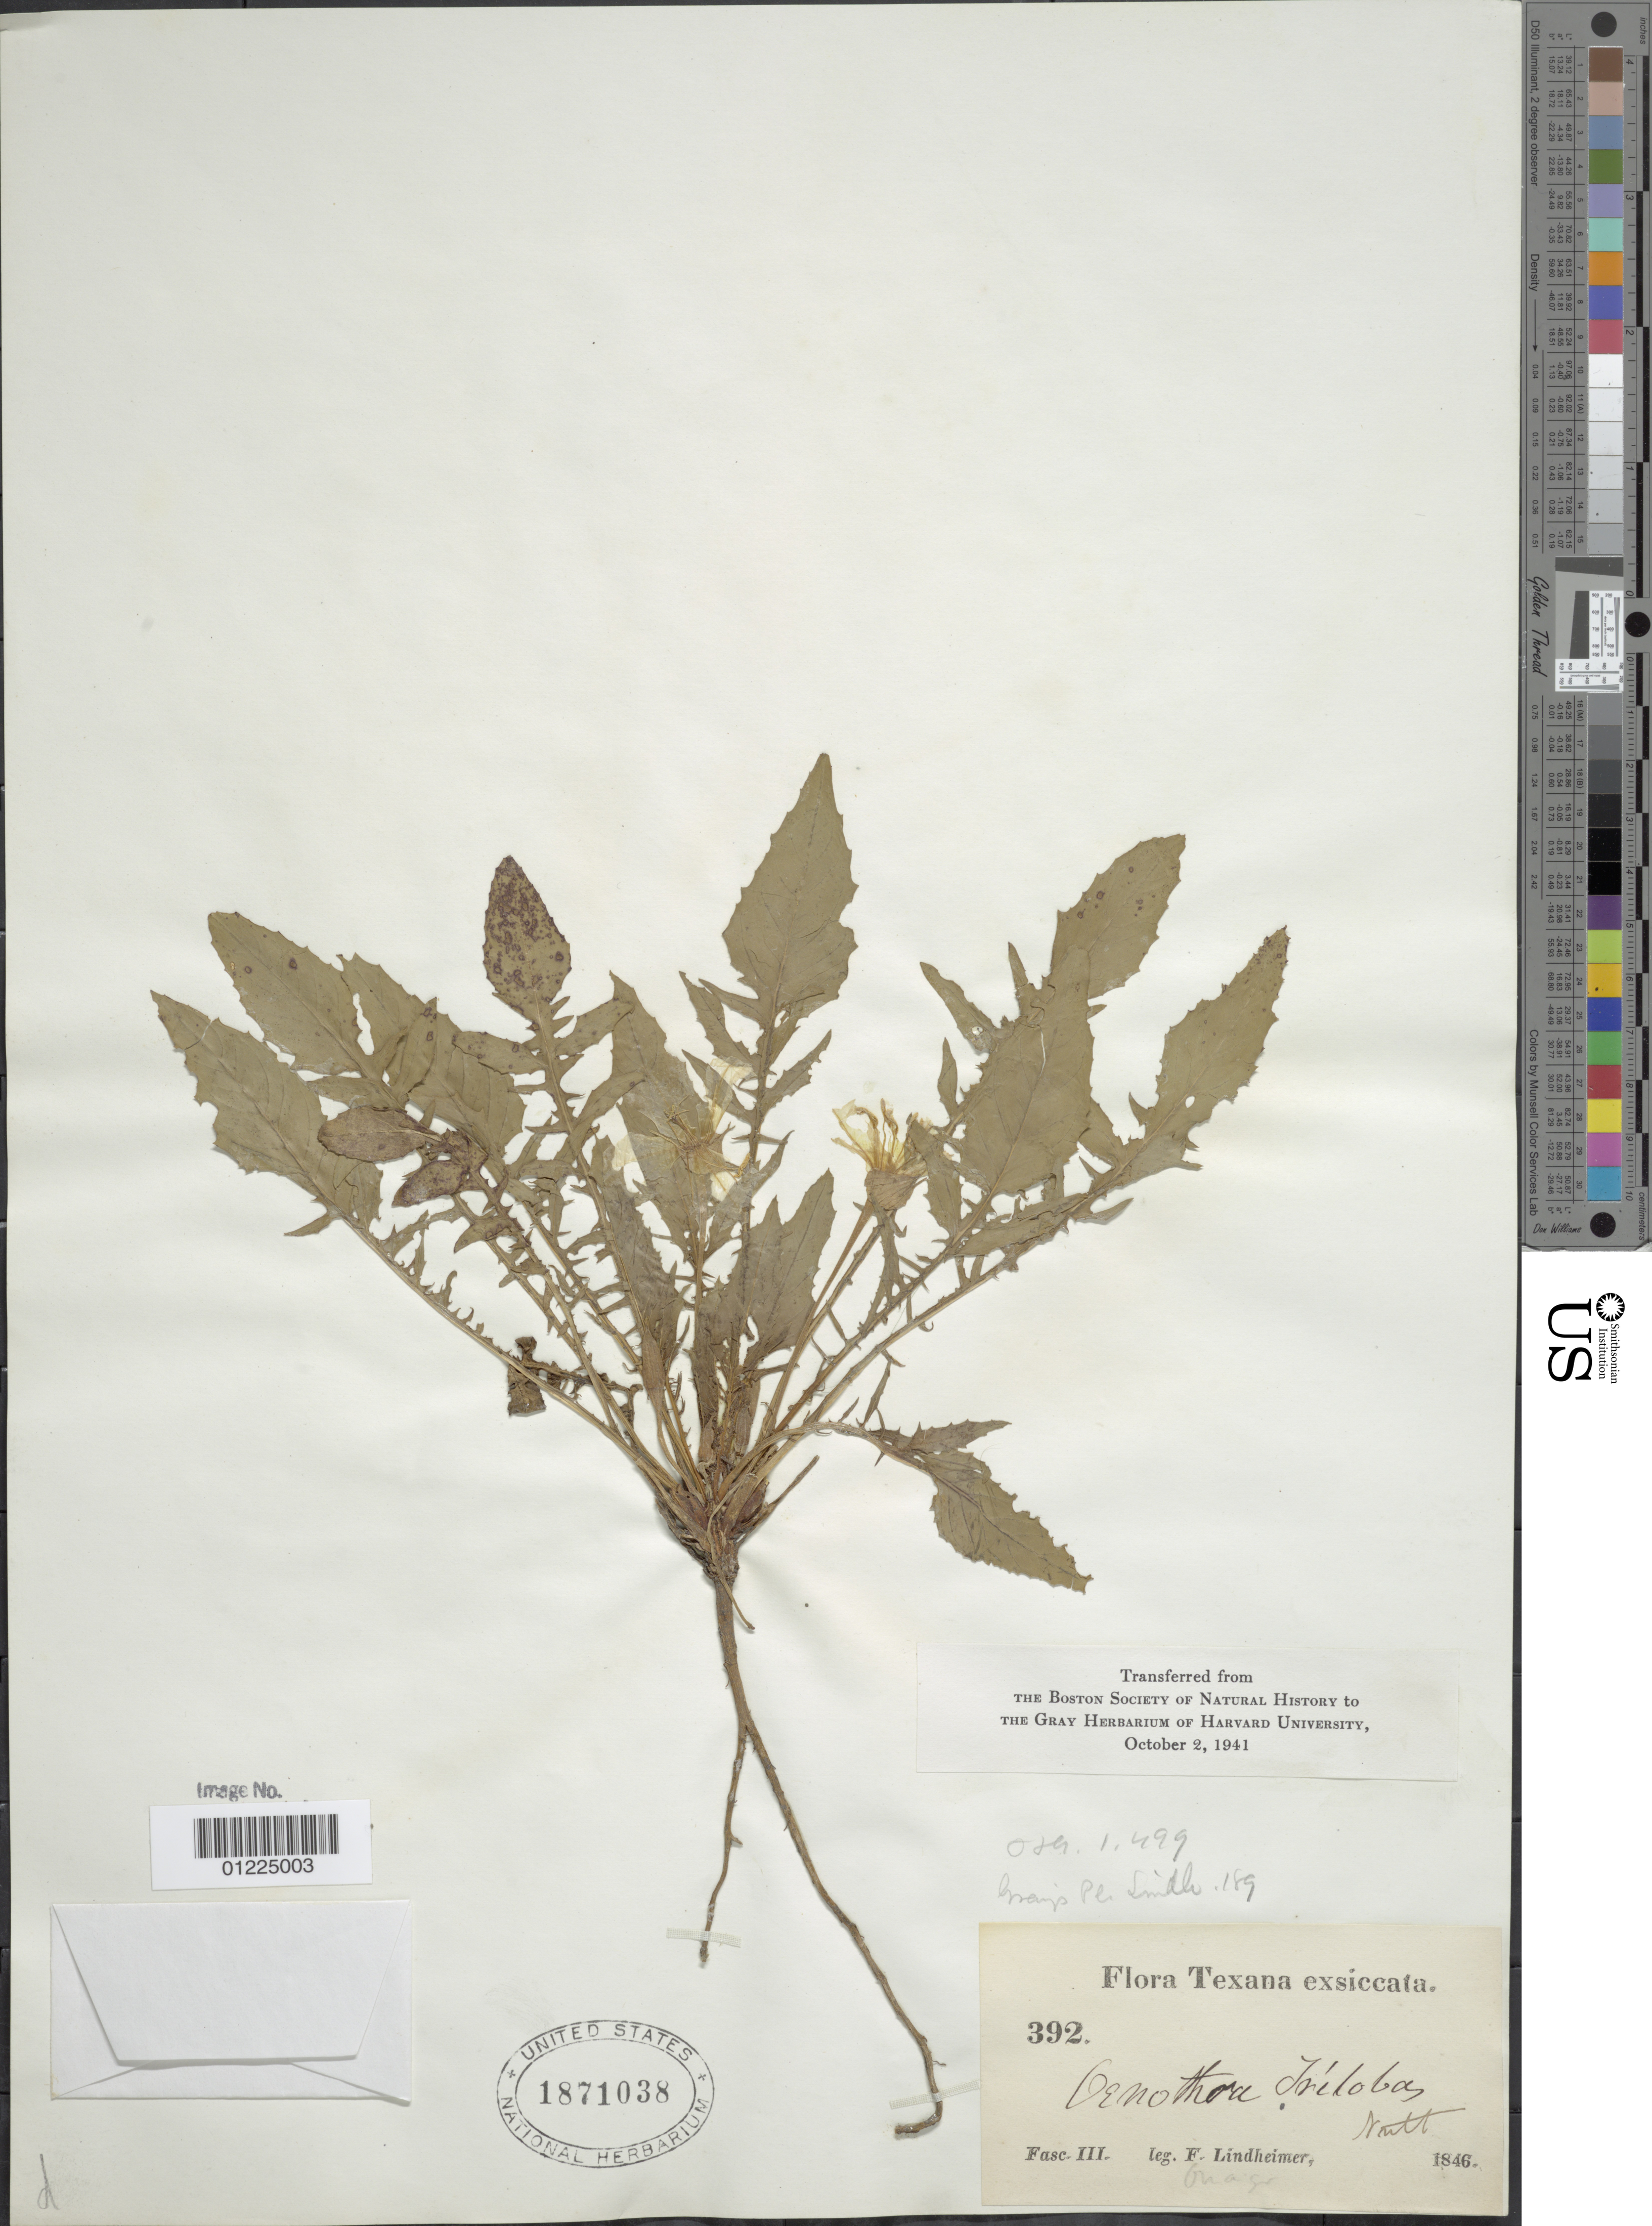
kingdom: Plantae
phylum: Tracheophyta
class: Magnoliopsida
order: Myrtales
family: Onagraceae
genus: Oenothera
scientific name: Oenothera triloba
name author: Nutt.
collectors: F. Lindheimer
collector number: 392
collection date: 1846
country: United States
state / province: Texas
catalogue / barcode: US 1871038